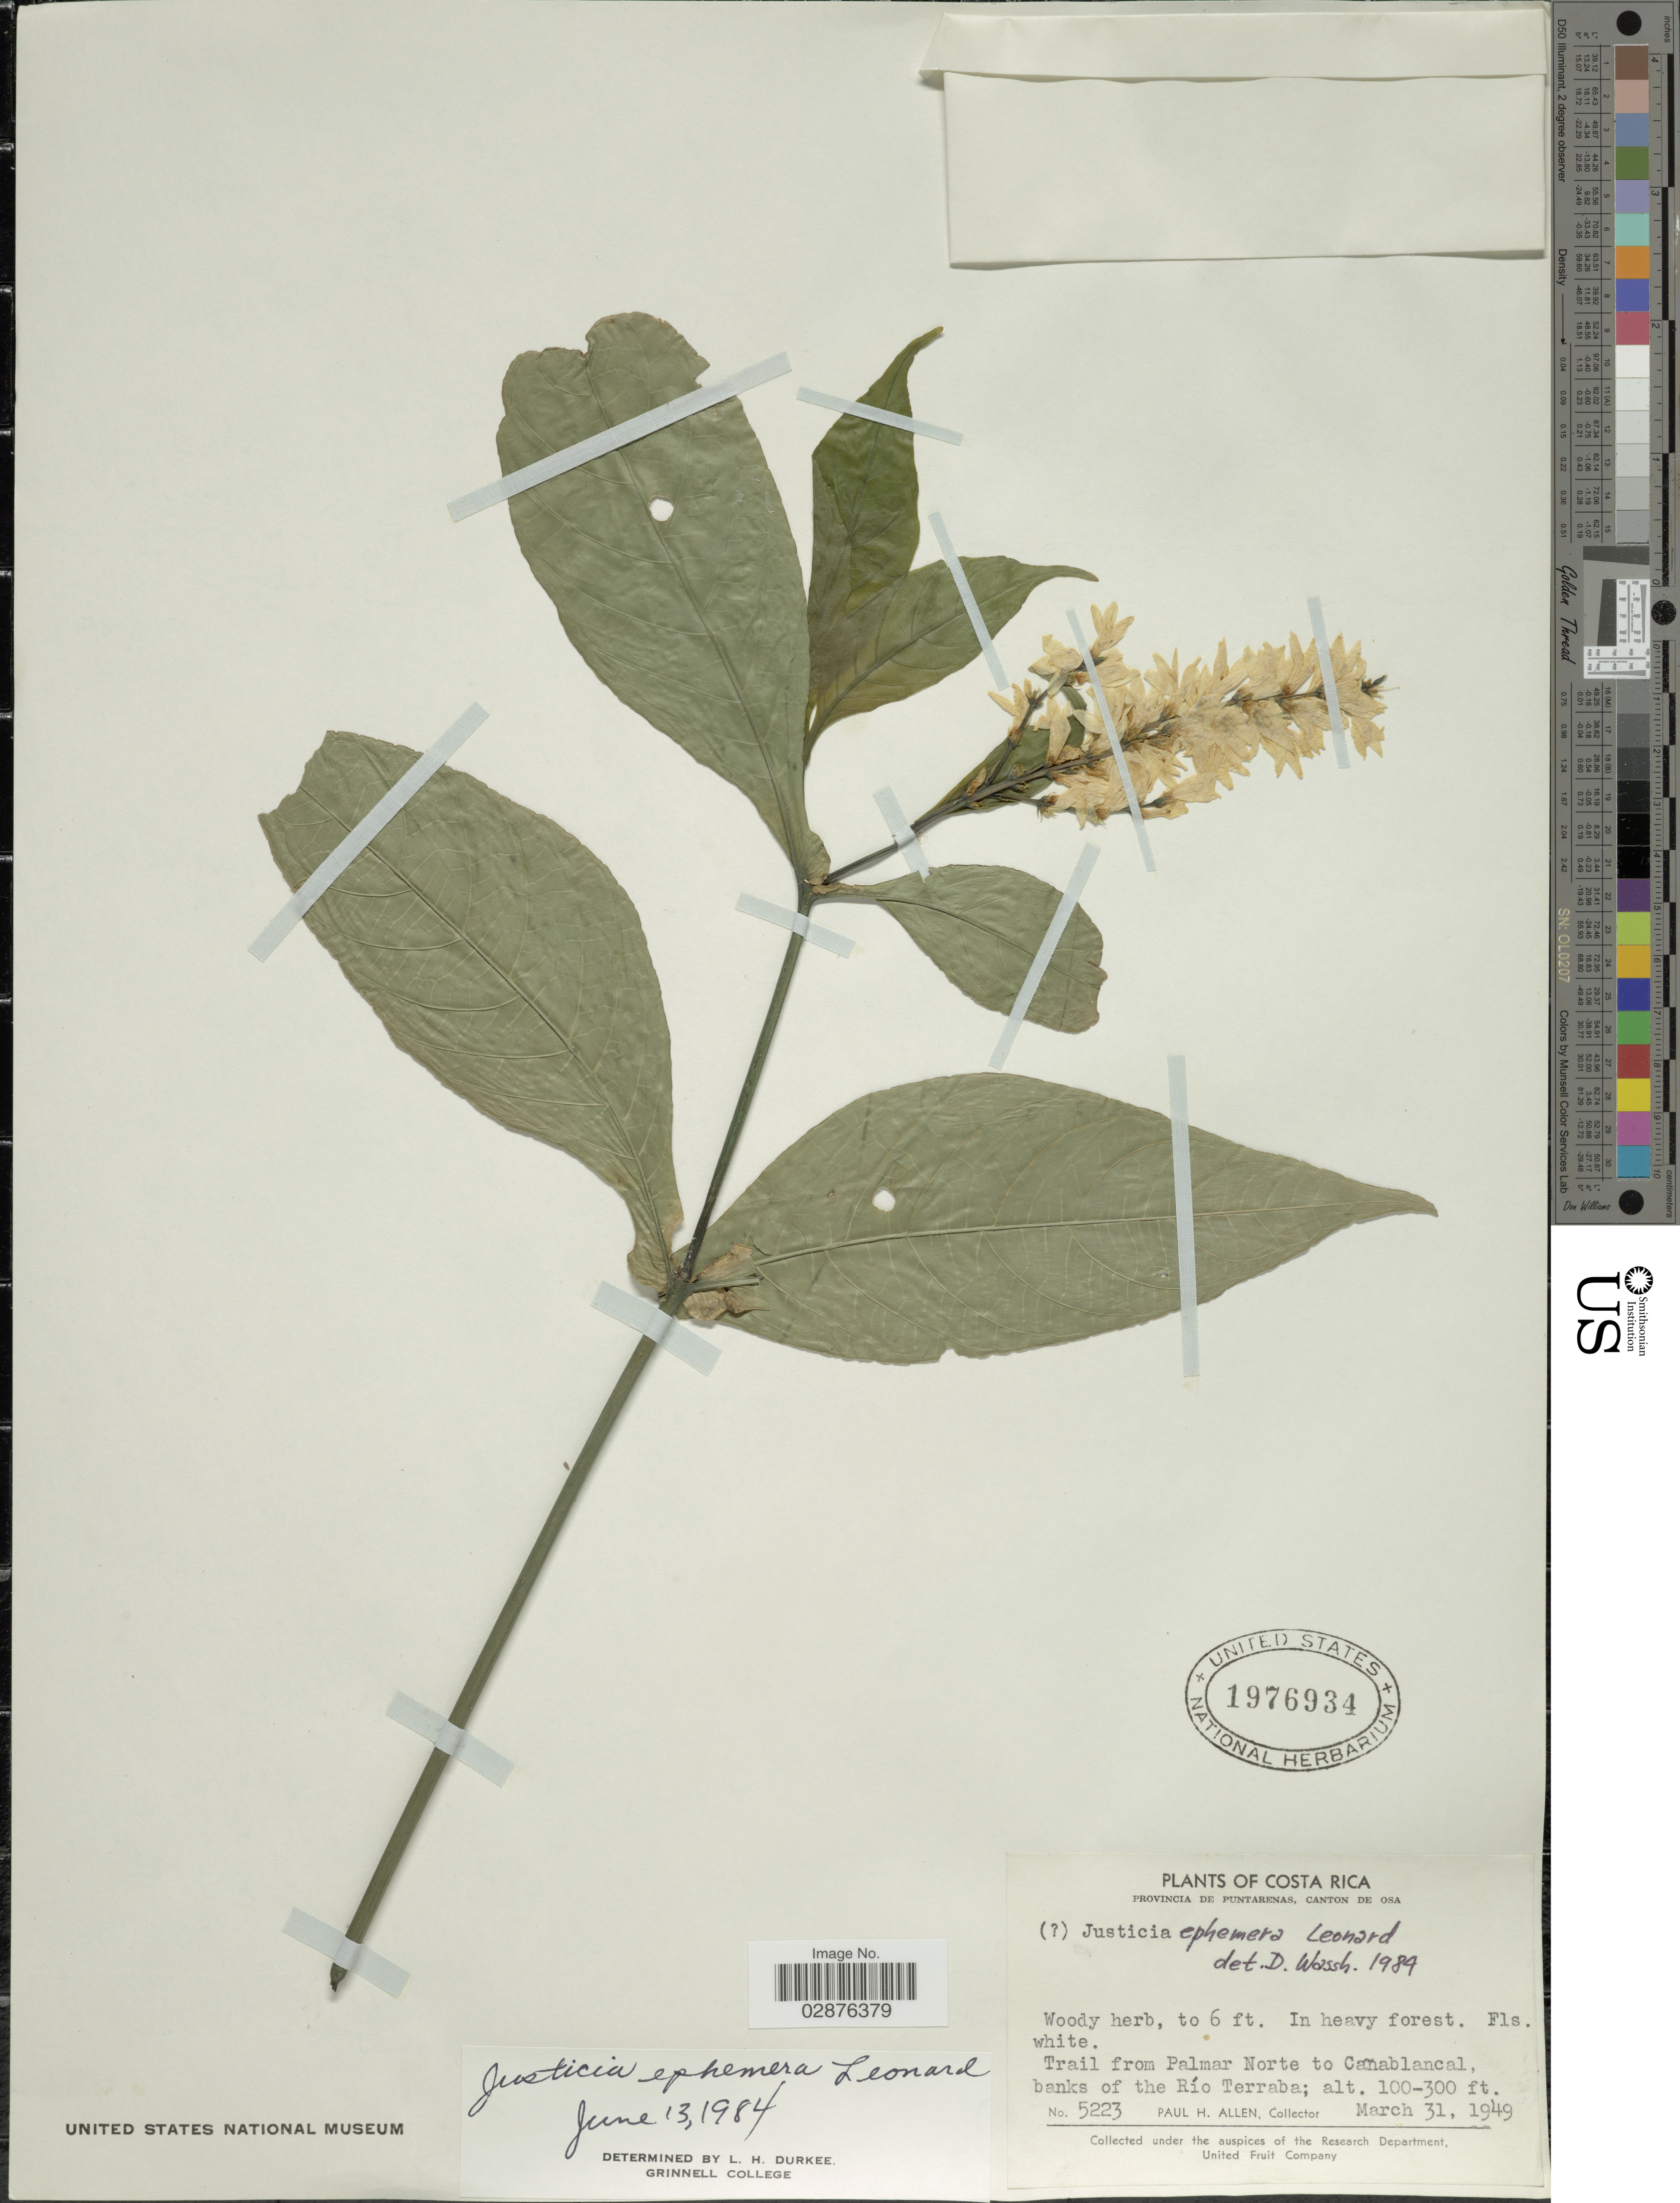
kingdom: Plantae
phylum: Tracheophyta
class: Magnoliopsida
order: Lamiales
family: Acanthaceae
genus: Justicia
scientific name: Justicia ephemera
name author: Leonard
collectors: P. H. Allen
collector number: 5223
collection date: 1949-03-31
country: Costa Rica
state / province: Puntarenas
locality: Canton de Osa. Trail from Palmar Norte to Cañablancal, banks of the Río Terraba.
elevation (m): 30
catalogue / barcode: US 1976934